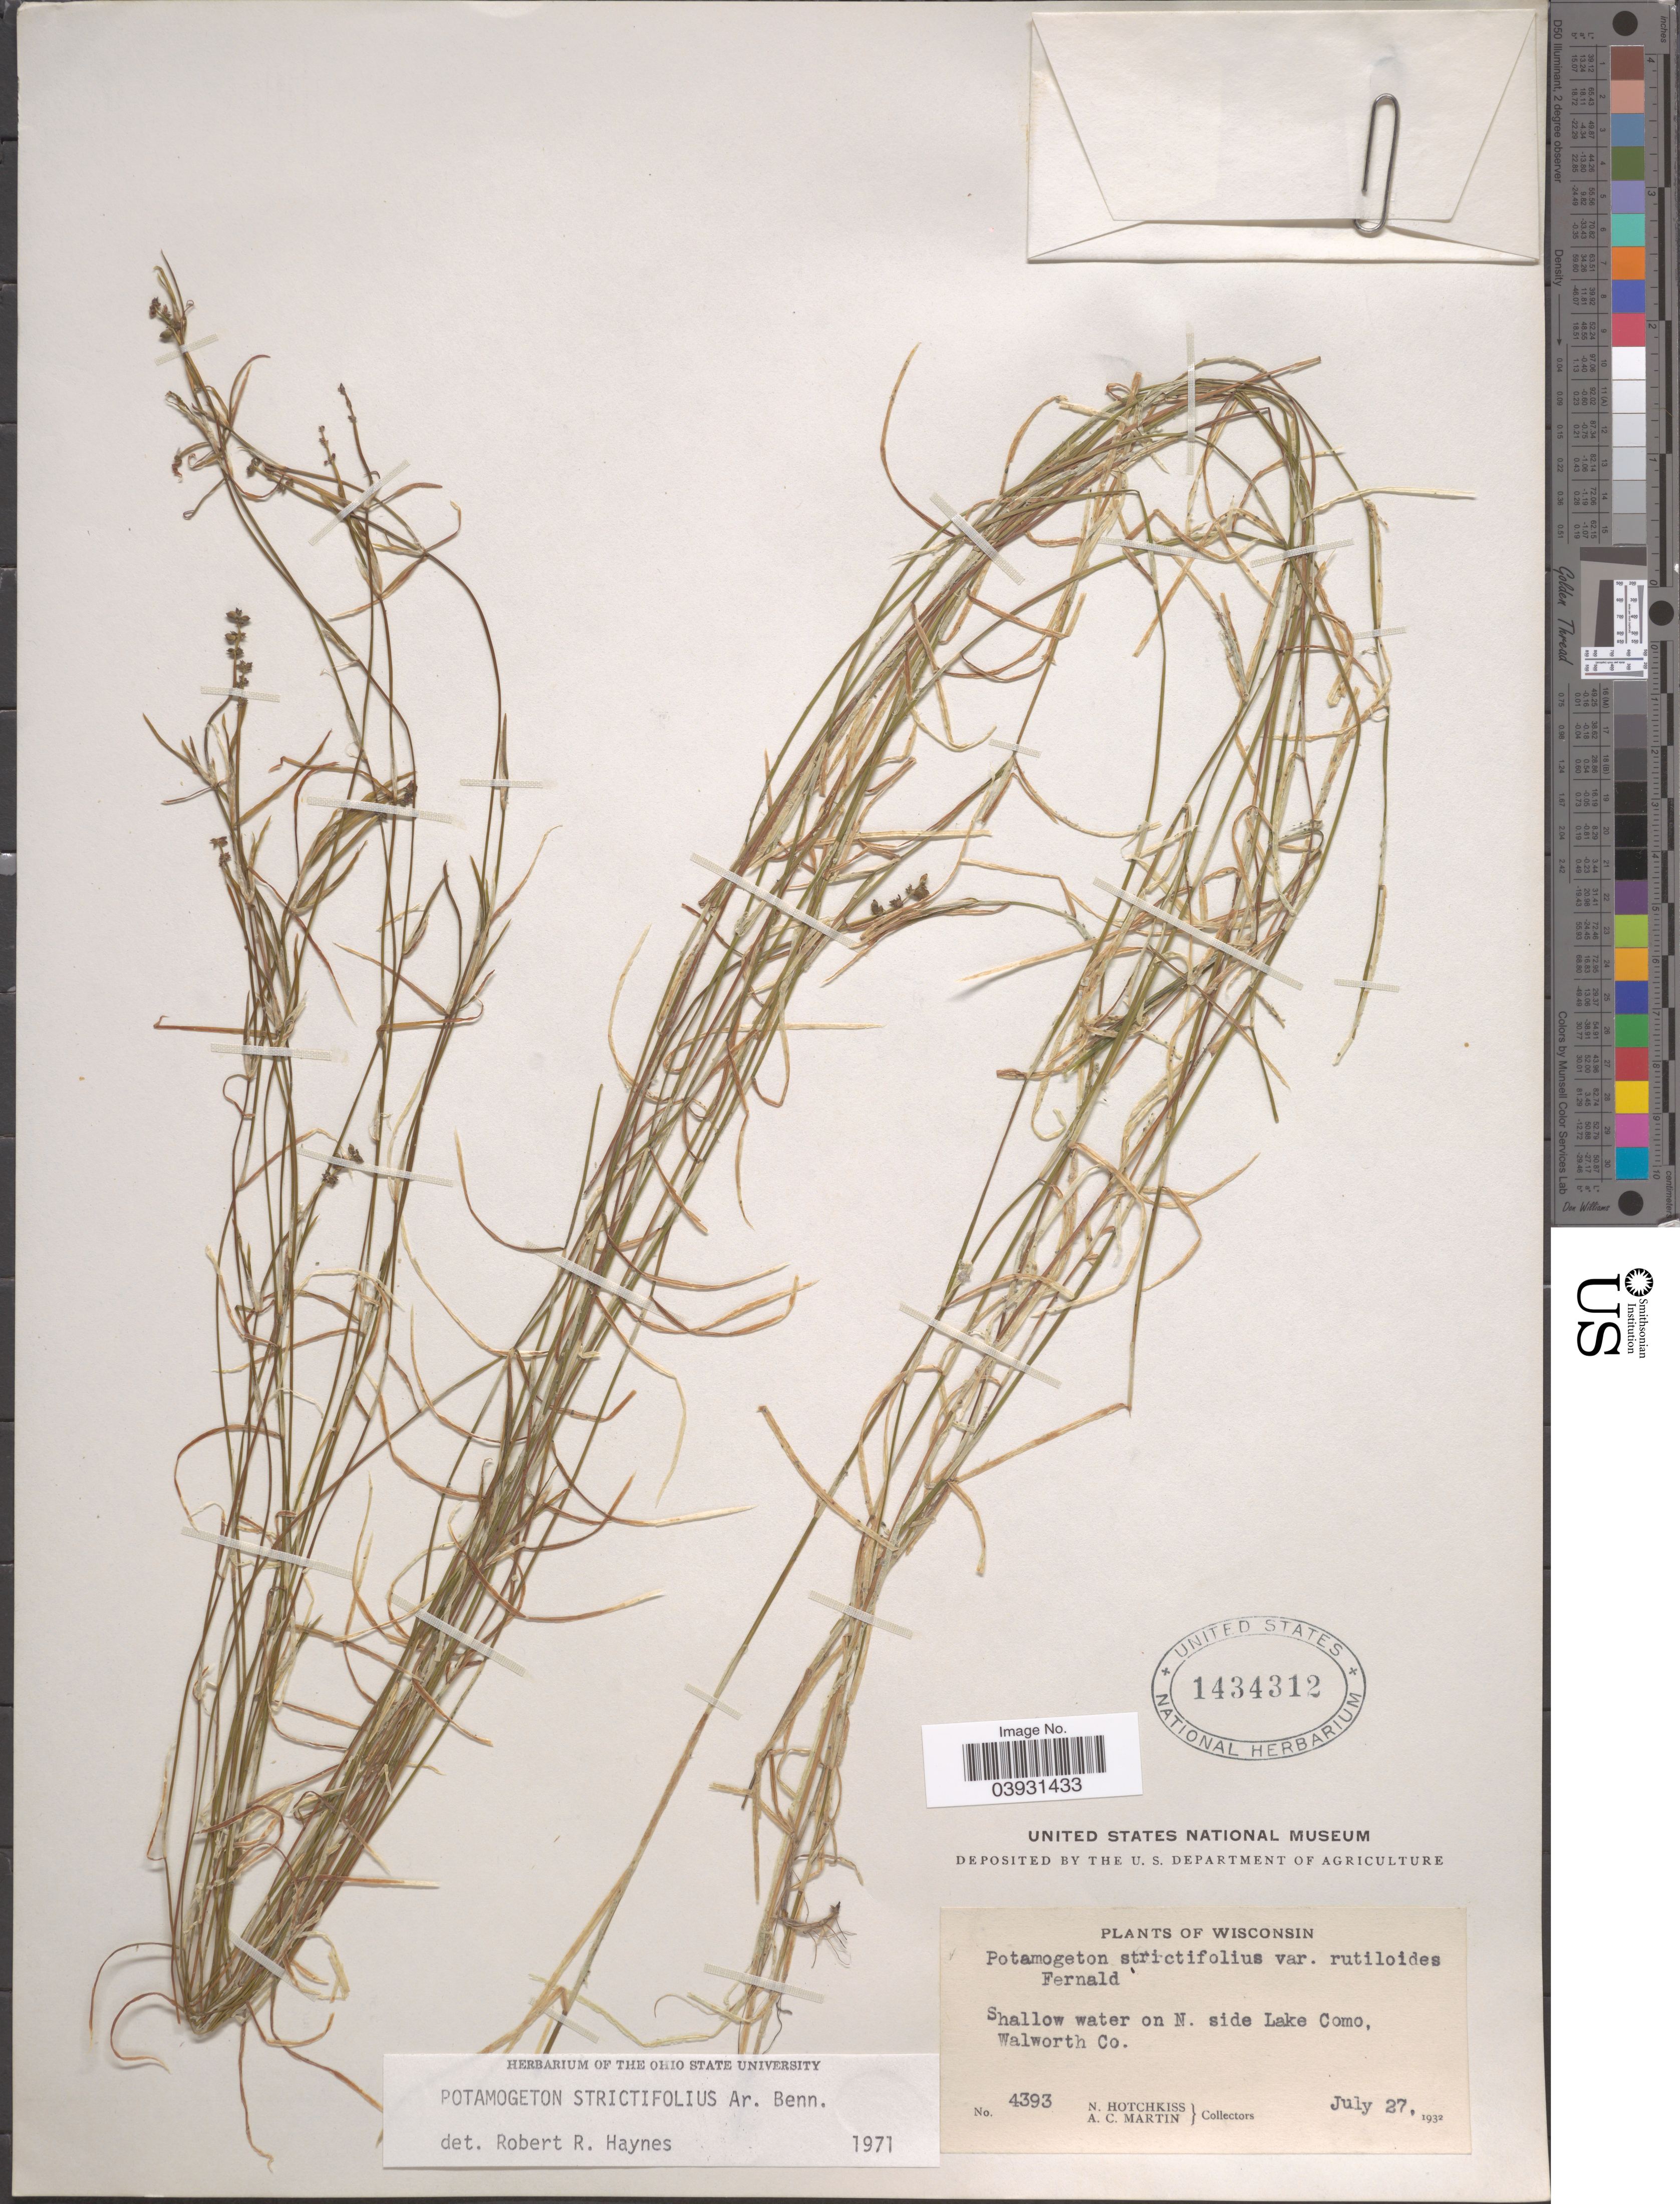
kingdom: Plantae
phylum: Tracheophyta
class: Liliopsida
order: Alismatales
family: Potamogetonaceae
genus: Potamogeton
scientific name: Potamogeton strictifolius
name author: A. Benn.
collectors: N. Hotchkiss & A. C. Martin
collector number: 4393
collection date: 1932-07-27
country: United States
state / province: Wisconsin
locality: On . side Lake Como, Walworth Co.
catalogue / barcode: US 1434312